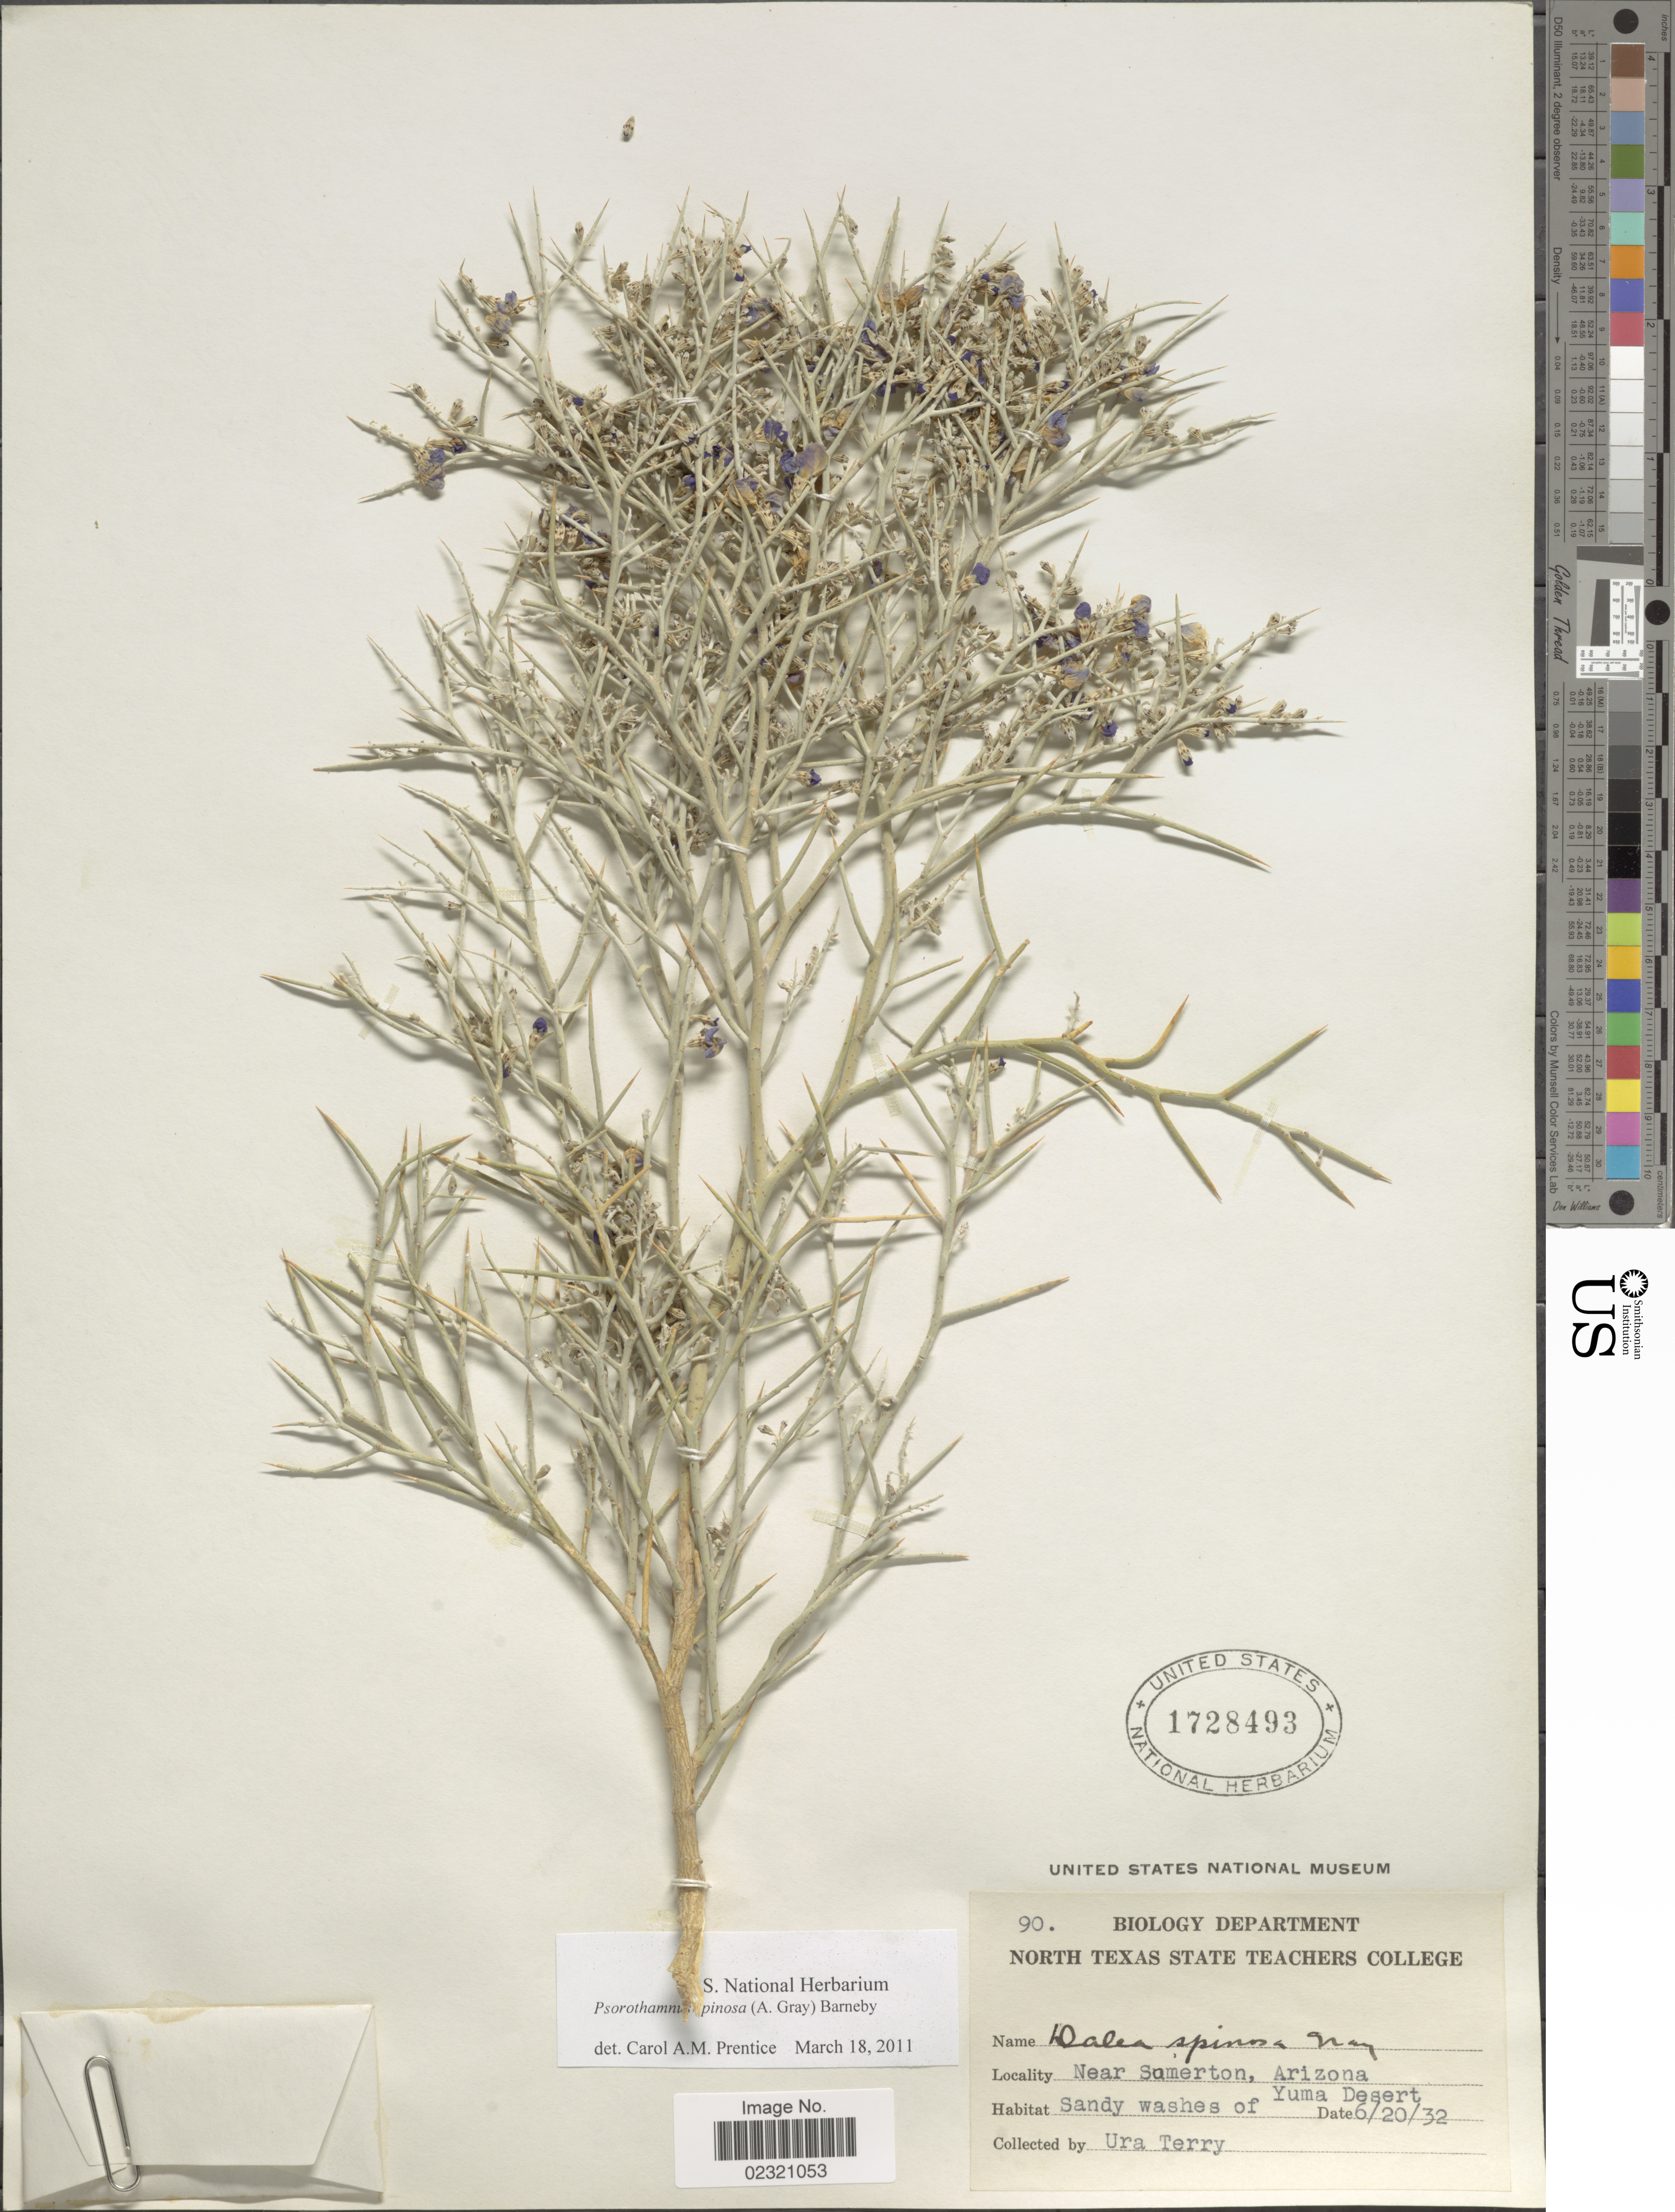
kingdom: Plantae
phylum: Tracheophyta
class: Magnoliopsida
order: Fabales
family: Fabaceae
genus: Psorothamnus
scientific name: Psorothamnus spinosus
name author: (A. Gray) Barneby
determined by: Prentice, Carol A.M.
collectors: U. Terry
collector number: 90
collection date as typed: Transcribed d/m/y: 20/6/32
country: United States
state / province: Arizona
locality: Near Somerton, Yuma Desert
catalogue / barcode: US 1728493